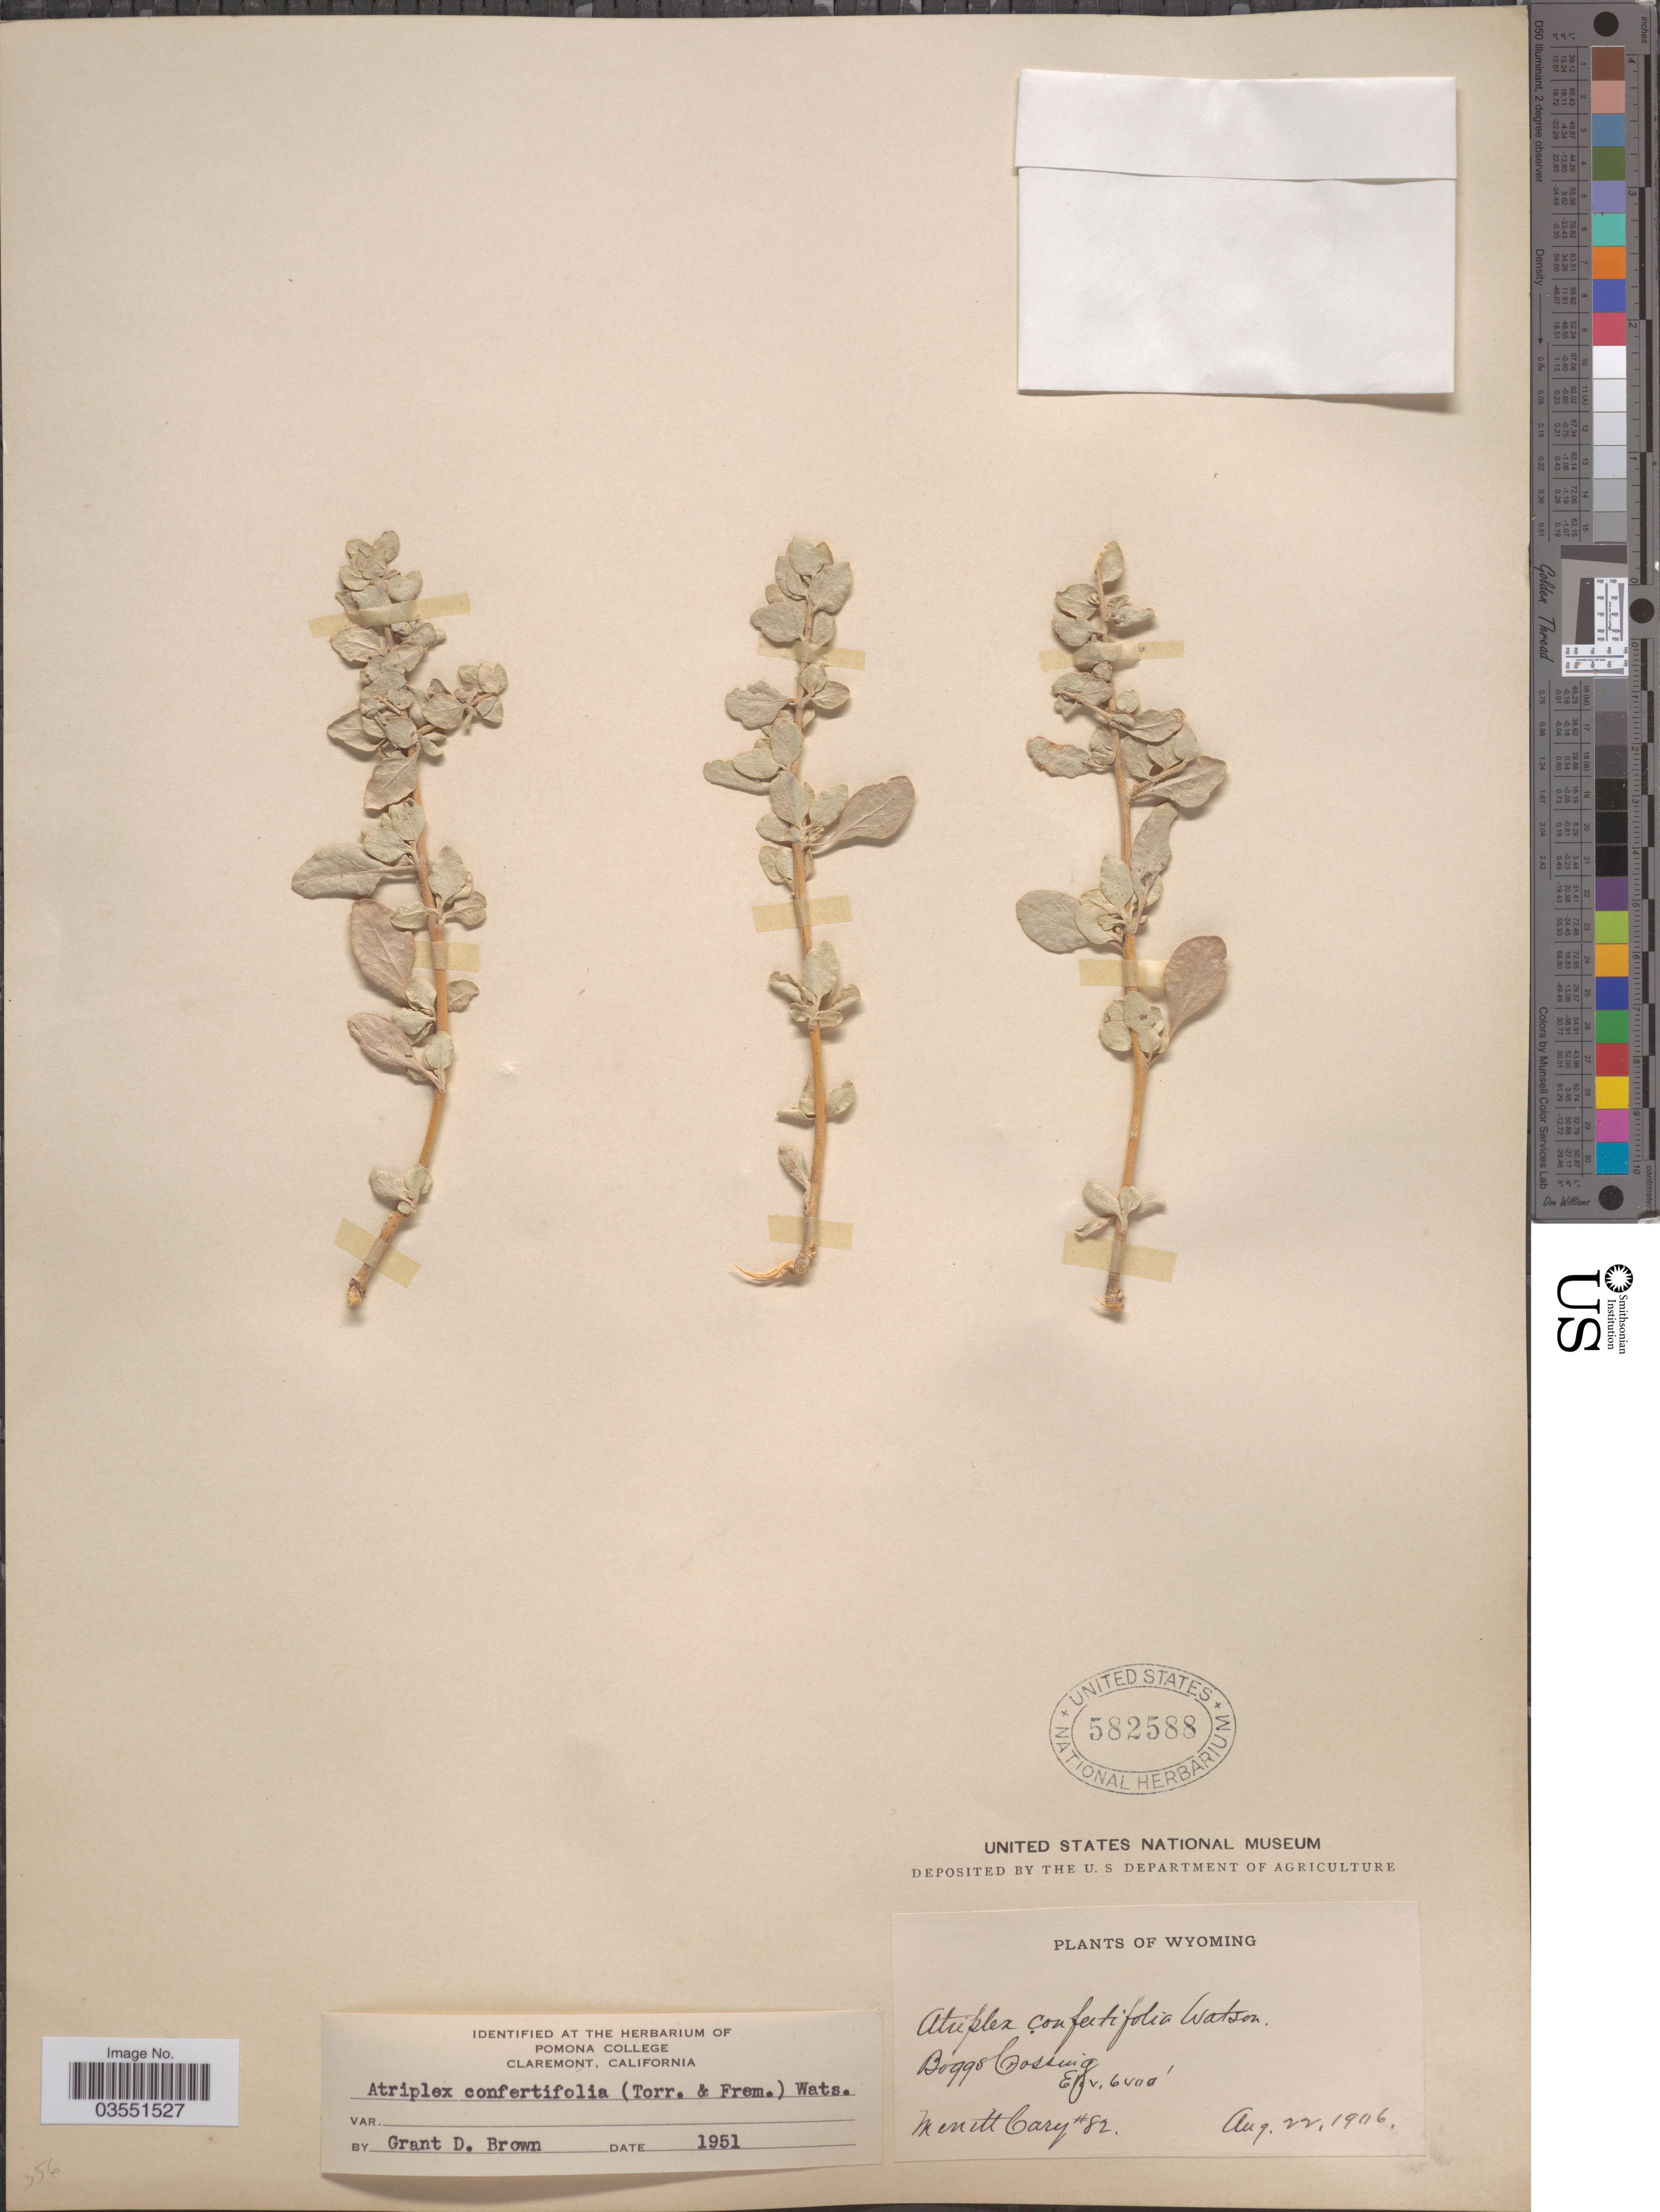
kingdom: Plantae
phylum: Tracheophyta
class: Magnoliopsida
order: Caryophyllales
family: Amaranthaceae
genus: Atriplex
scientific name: Atriplex confertifolia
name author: (Torr. & Frém.) S. Watson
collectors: M. Cary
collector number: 82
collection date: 1906-08-22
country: United States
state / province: Wyoming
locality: Boggs Crossing.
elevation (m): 1829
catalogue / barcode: US 582588